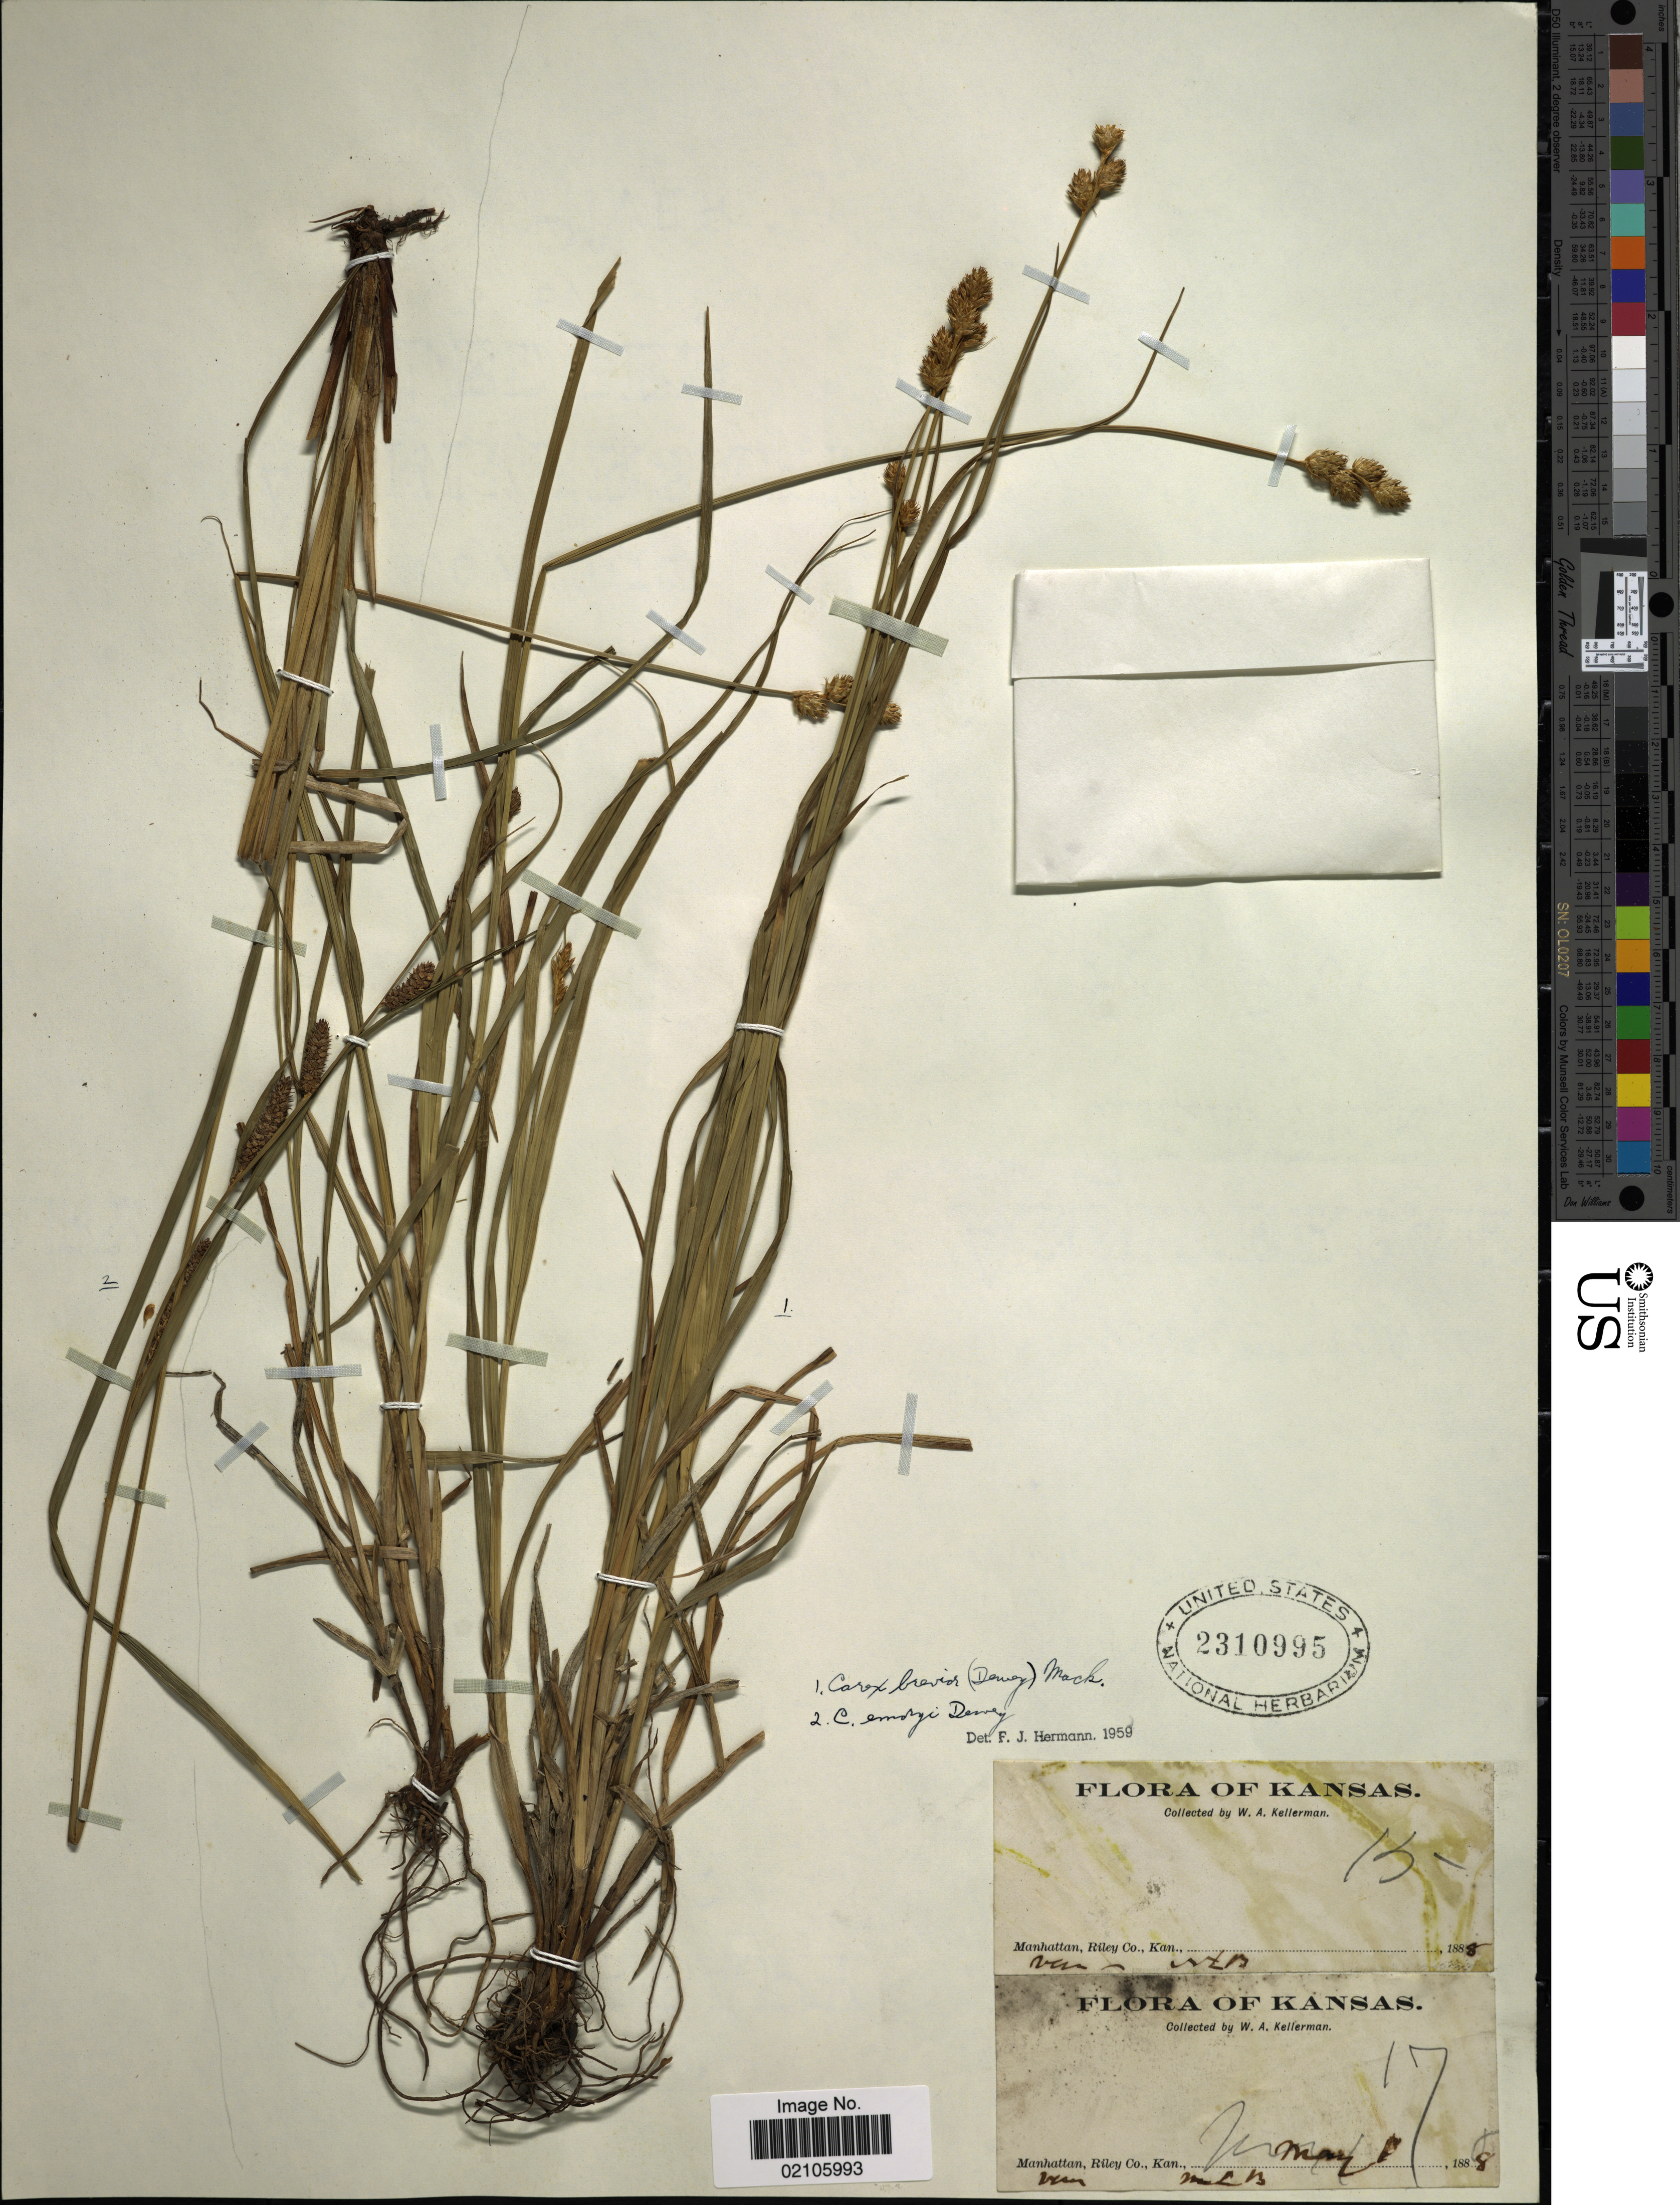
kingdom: Plantae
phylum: Tracheophyta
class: Liliopsida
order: Poales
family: Cyperaceae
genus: Carex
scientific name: Carex brevior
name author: (Dewey) Mack. ex Lunell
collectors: W. Kellerman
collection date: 1888-05-17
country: United States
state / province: Kansas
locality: Manhatten, Riley Co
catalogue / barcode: US 2310995